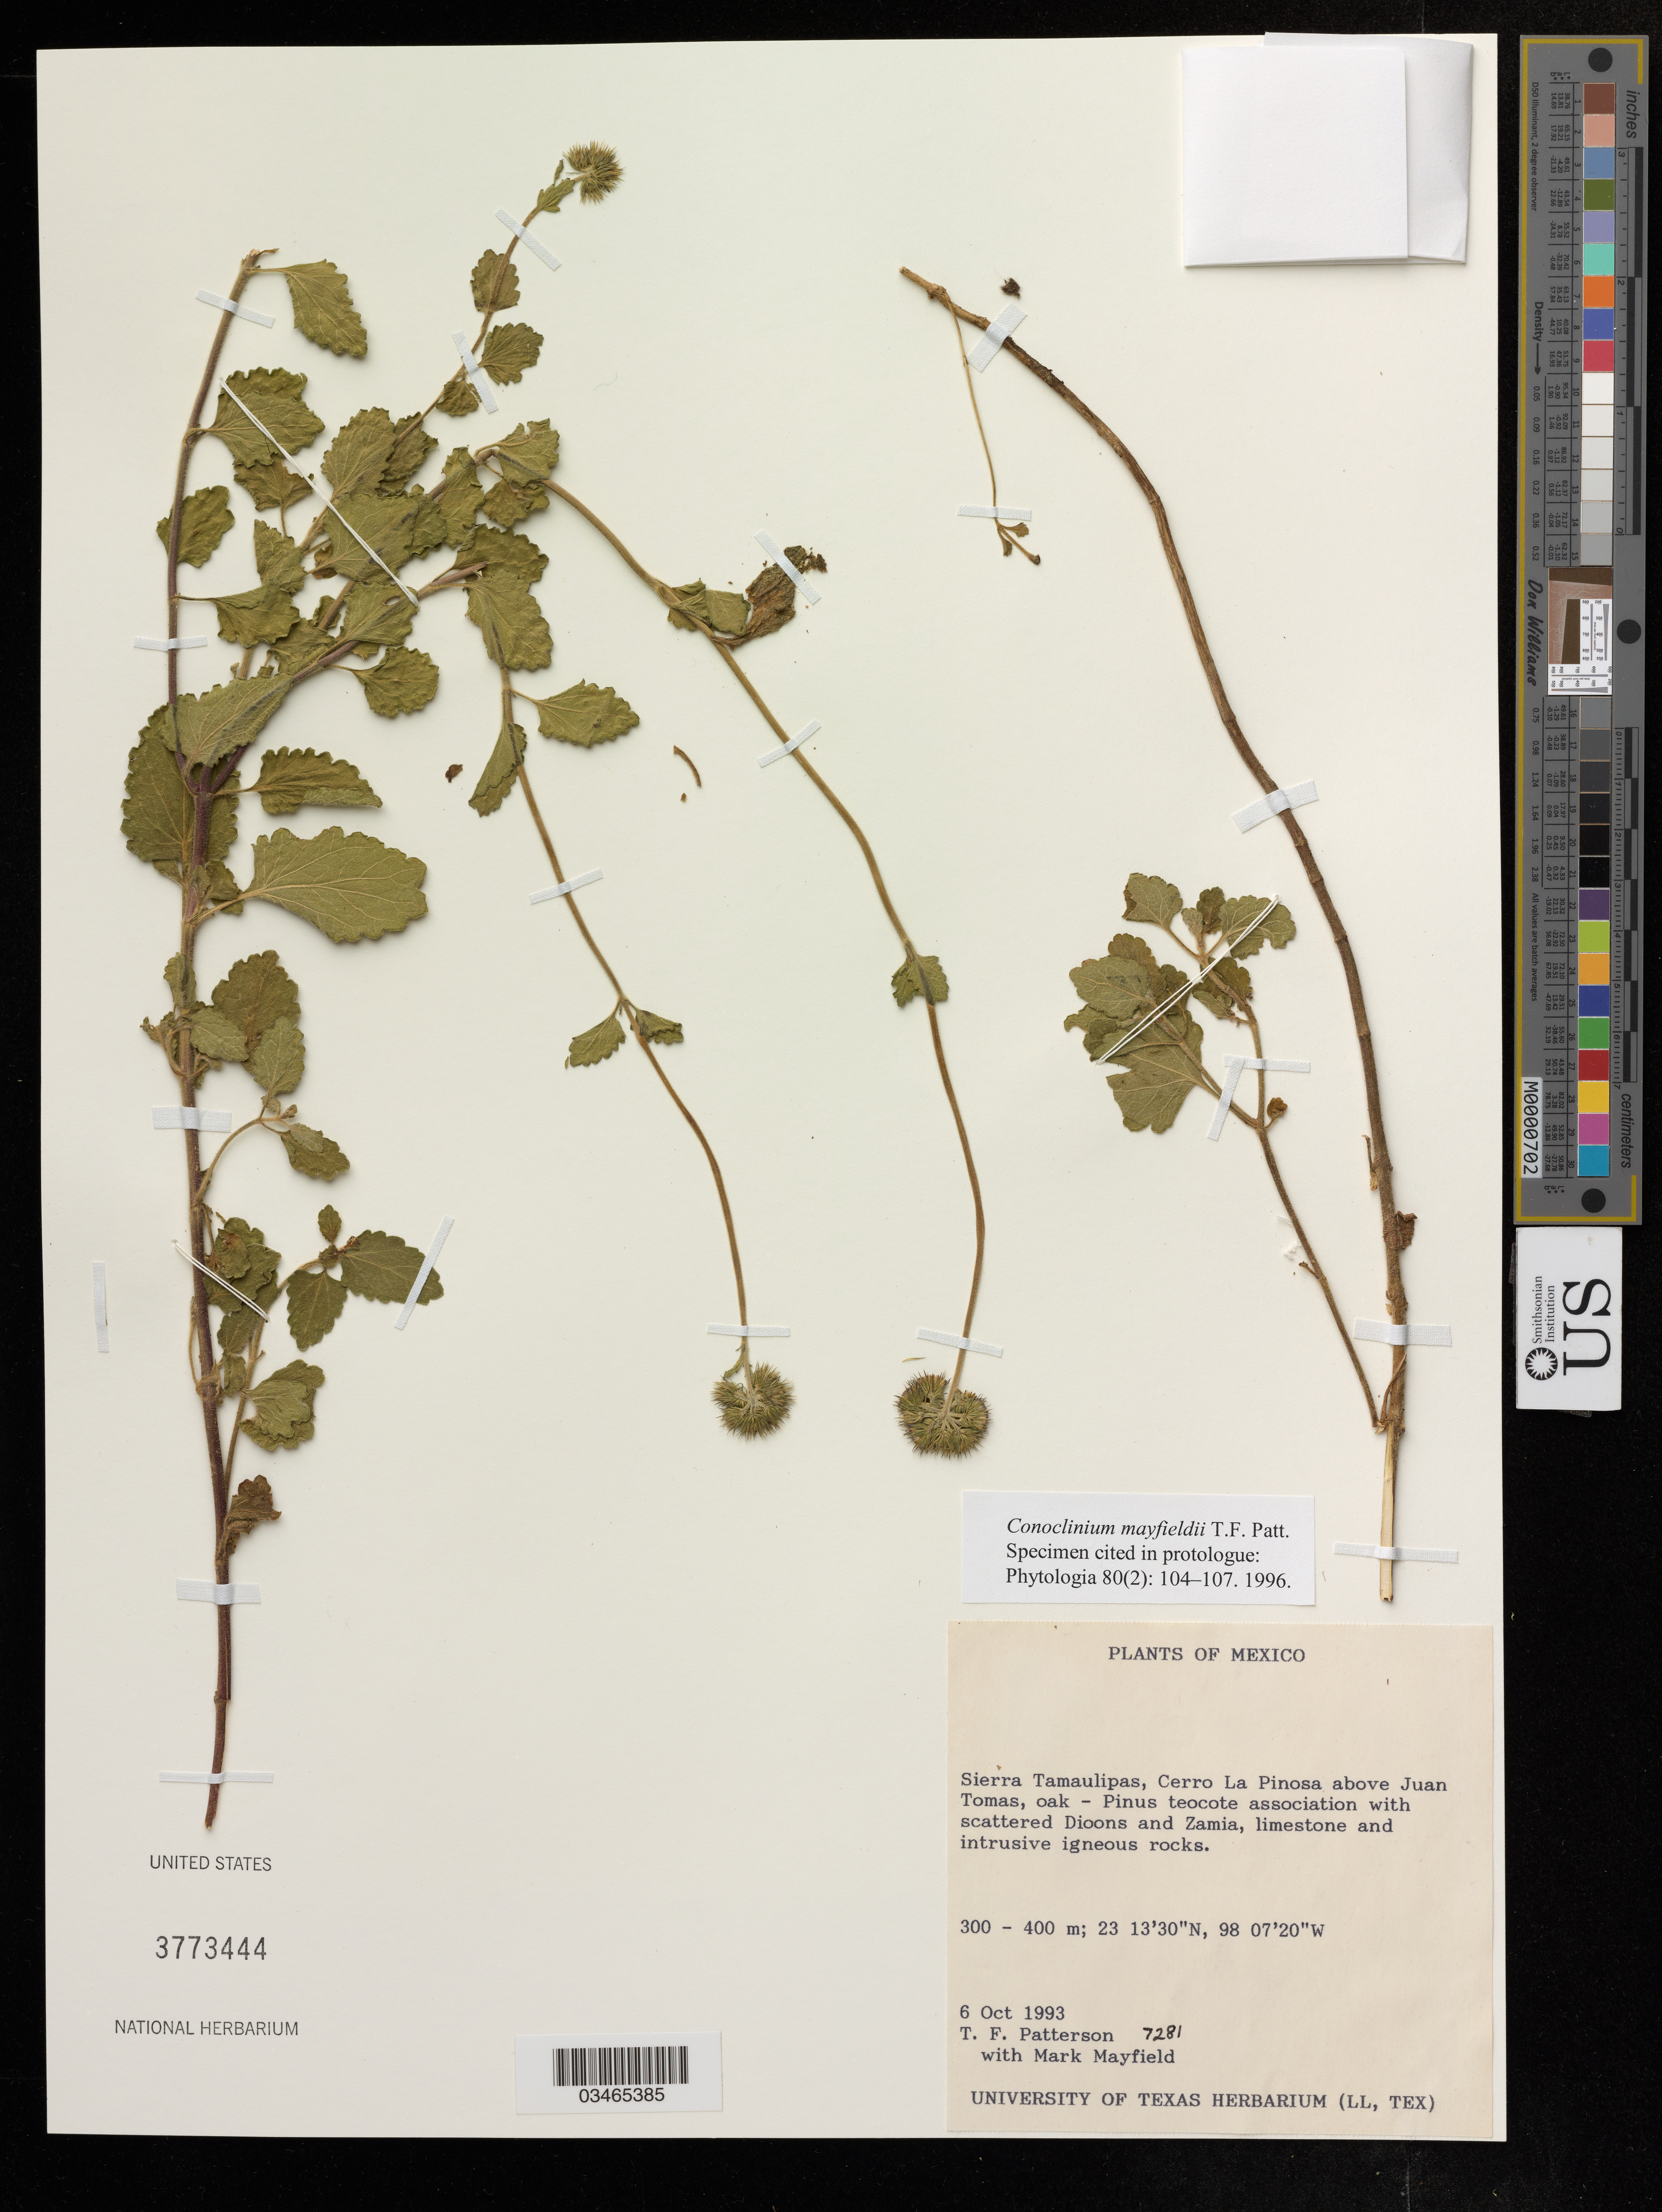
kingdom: Plantae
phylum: Tracheophyta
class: Magnoliopsida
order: Asterales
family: Asteraceae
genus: Conoclinium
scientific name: Conoclinium mayfieldii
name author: T.F. Patt.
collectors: T. Patterson & M. Mayfield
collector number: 7281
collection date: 1993-10-06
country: Mexico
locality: Sierra Tamaulipas, Cerro La Pinosa above Juan Tomas.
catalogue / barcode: US 3773444